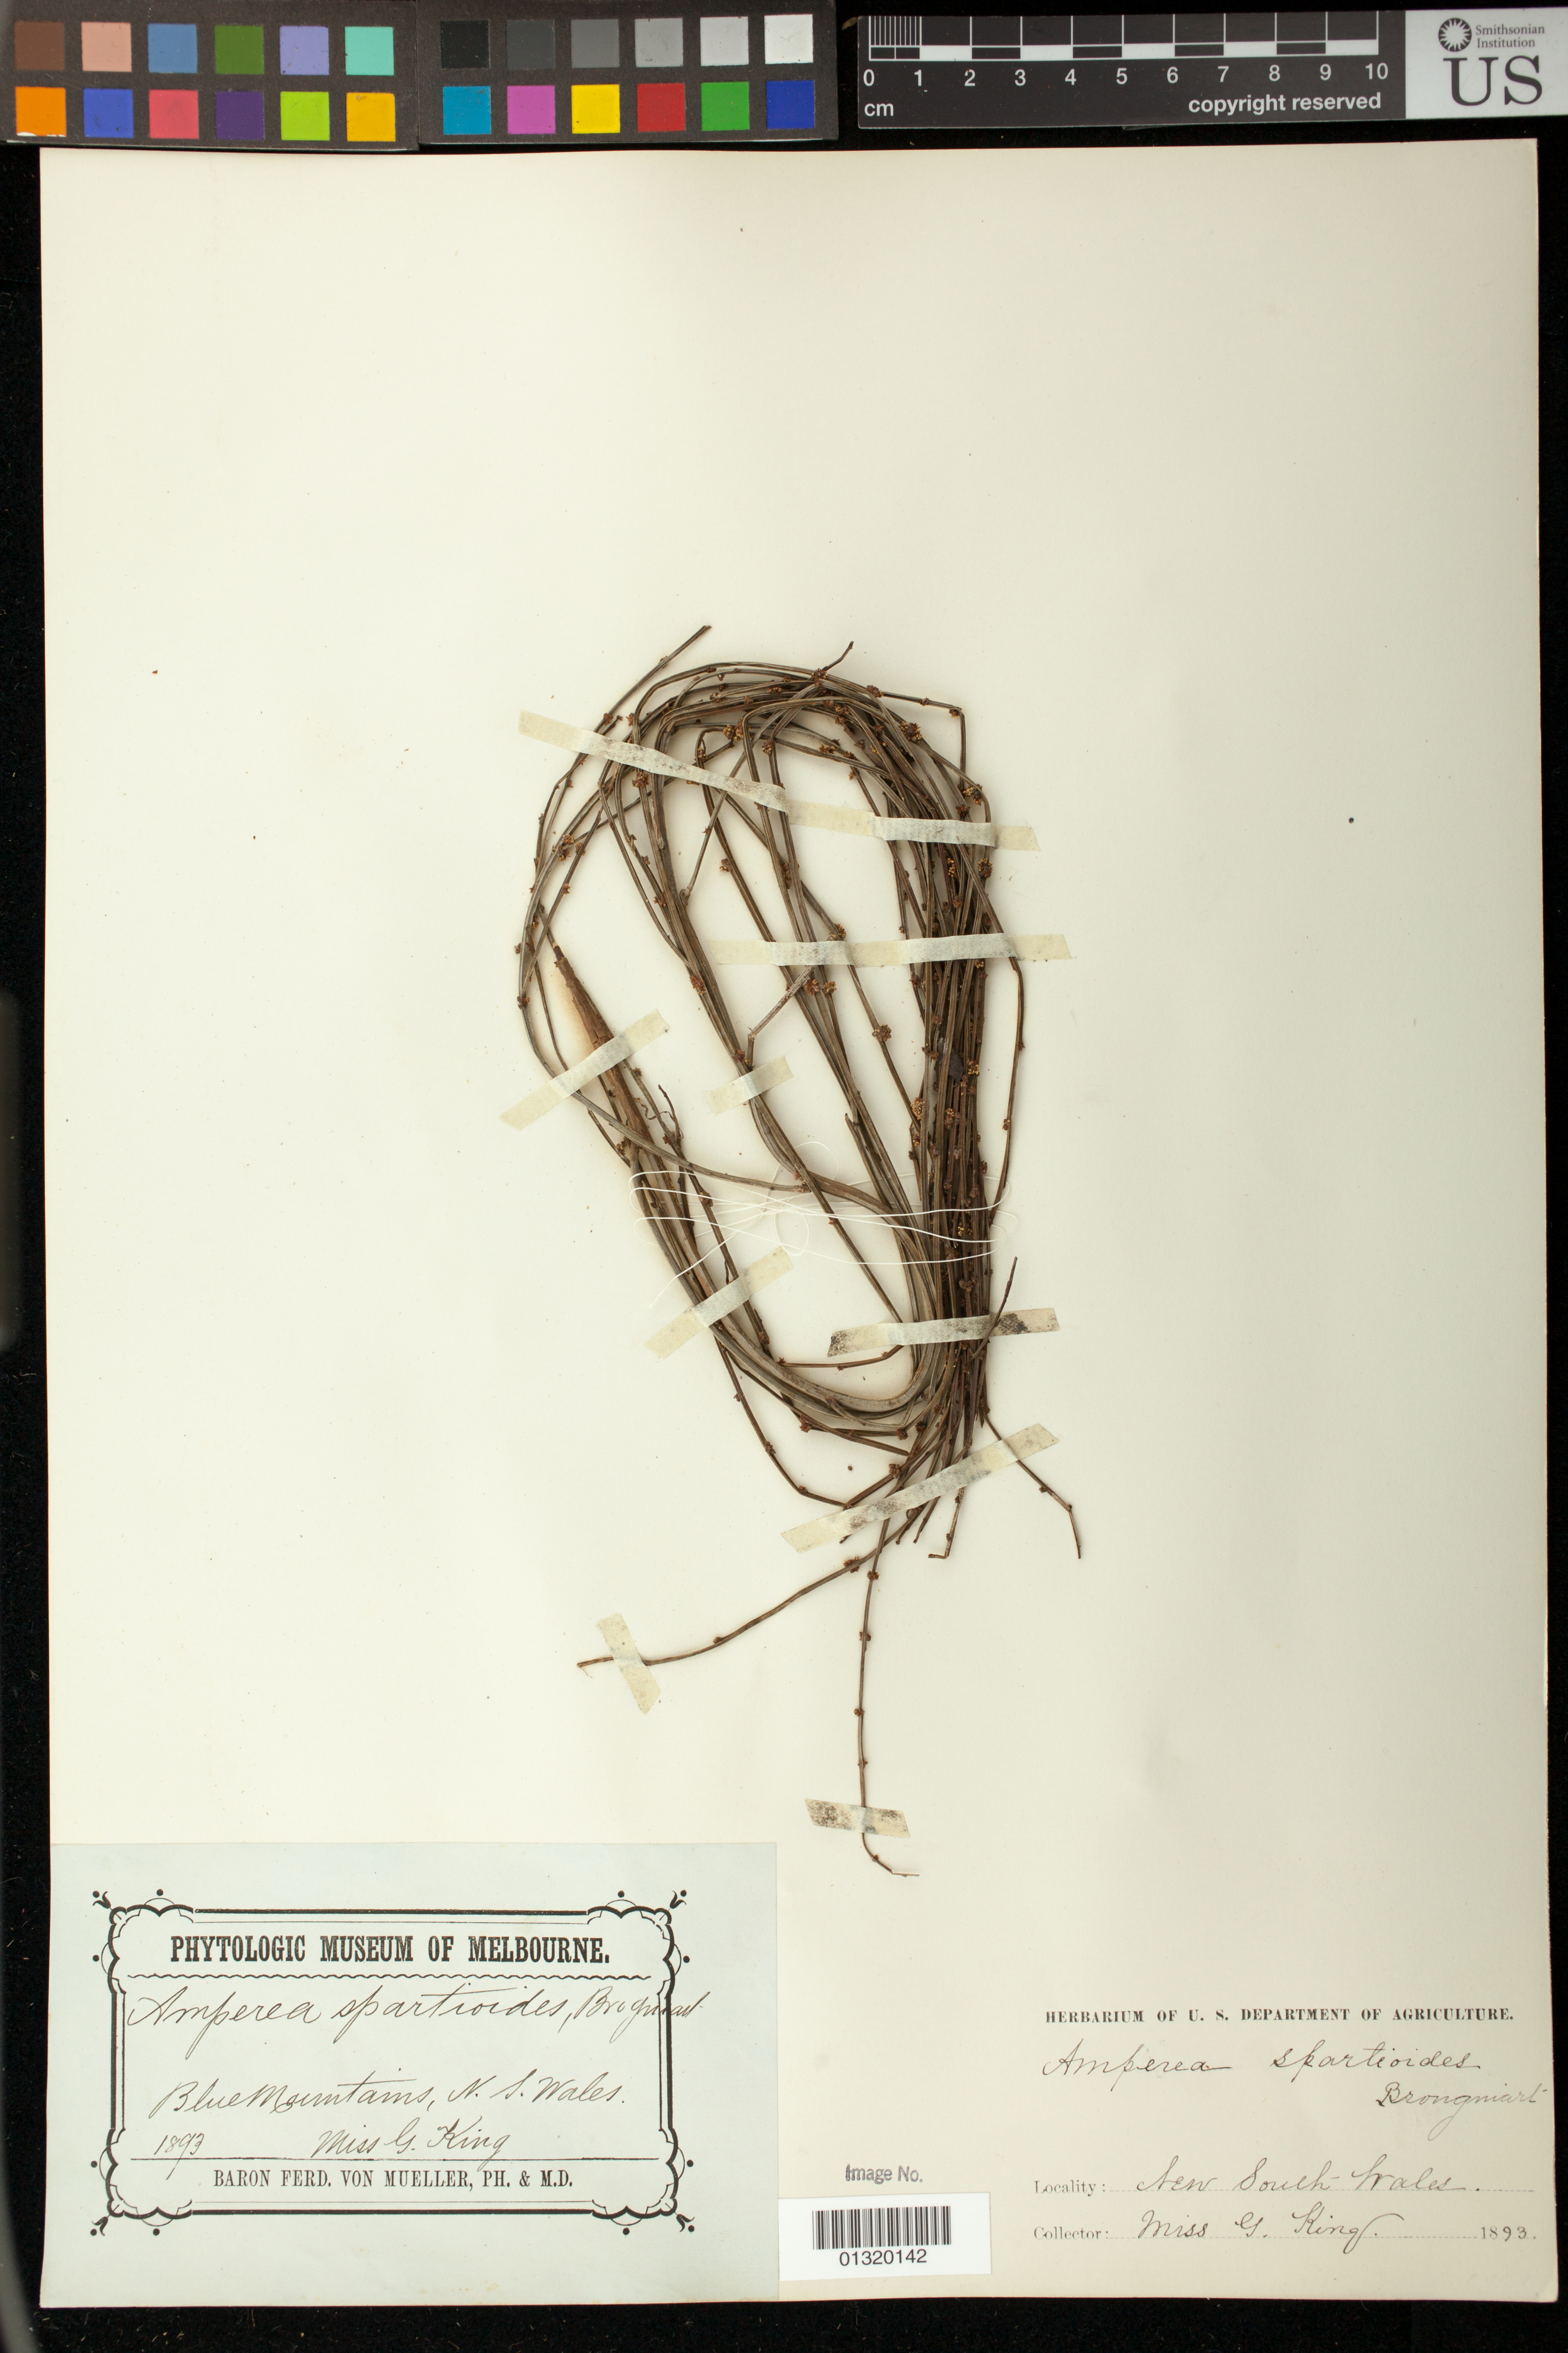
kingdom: Plantae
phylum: Tracheophyta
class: Magnoliopsida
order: Malpighiales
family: Euphorbiaceae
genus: Amperea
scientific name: Amperea xiphoclada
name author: Druce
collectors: G. V. King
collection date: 1893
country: Australia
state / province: New South Wales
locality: Blue Mountains